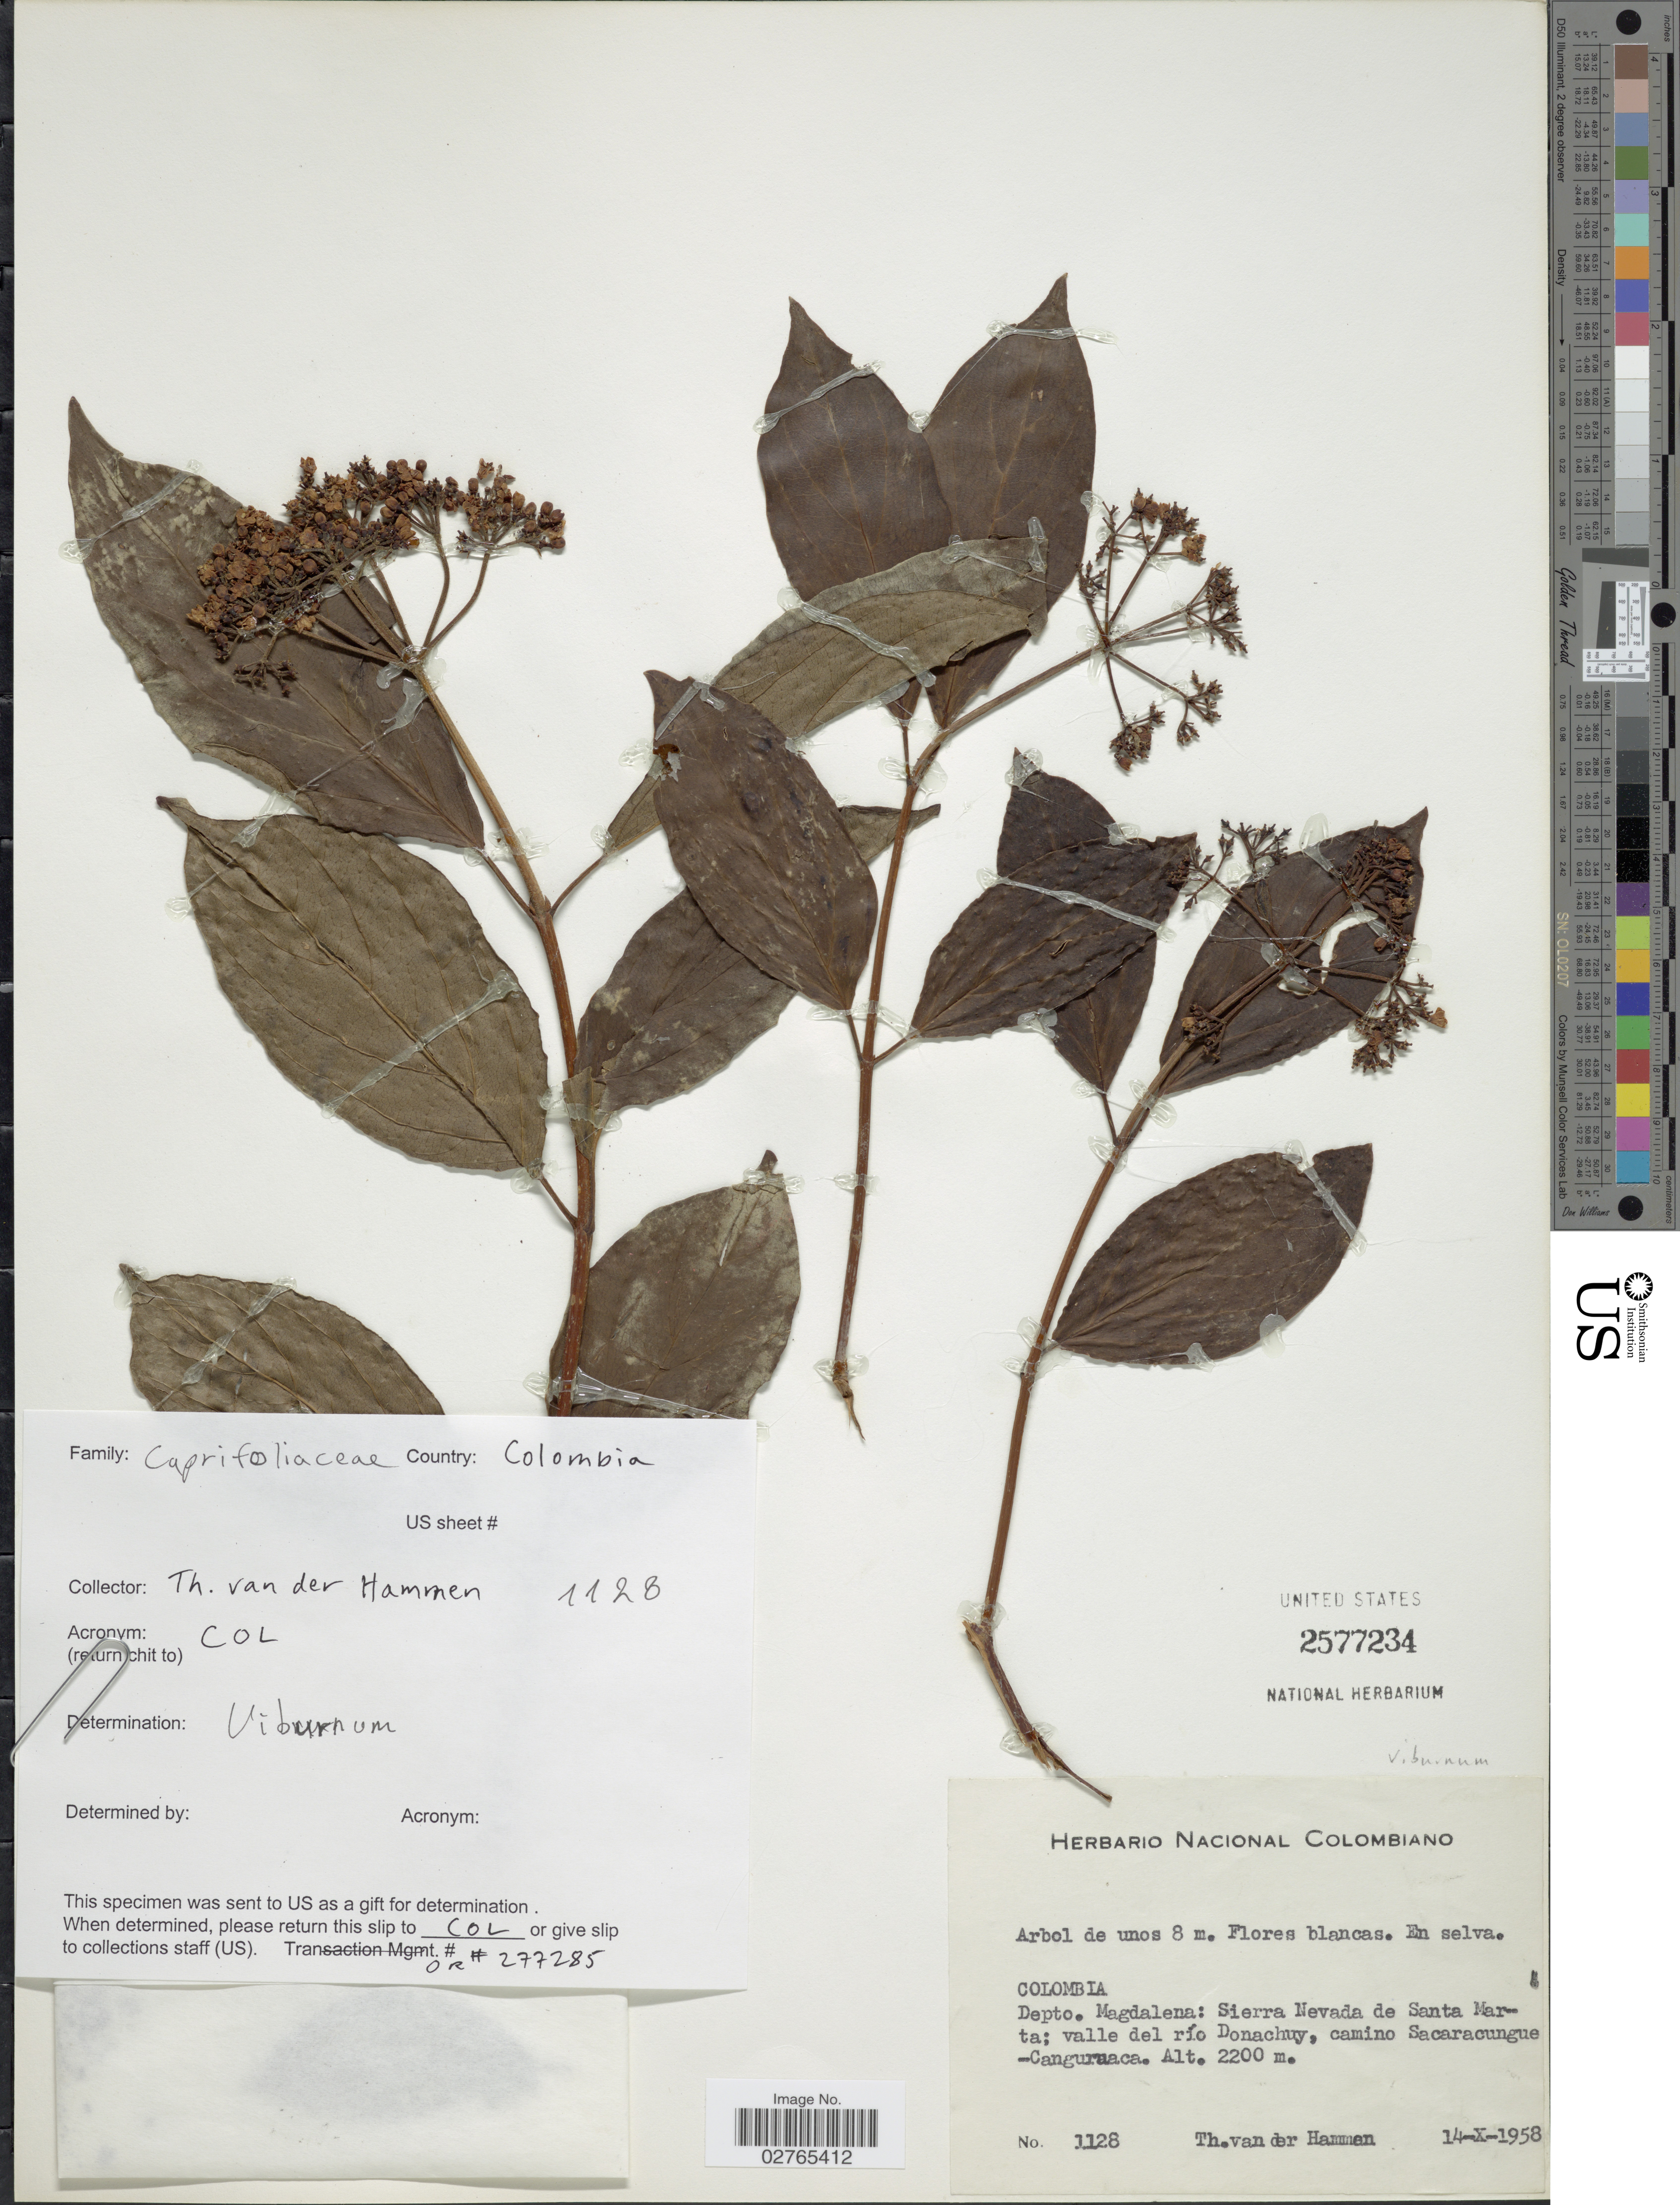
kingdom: Plantae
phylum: Tracheophyta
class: Magnoliopsida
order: Dipsacales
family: Viburnaceae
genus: Viburnum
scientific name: Viburnum sp.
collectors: T. Van der Hammen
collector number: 1128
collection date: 1958-10-14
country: Colombia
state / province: Magdalena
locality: Depto. Magdalena: Sierra Nevada de Santa Marta; valle del río Donachuy, camino Sacaracungue-Canguruaca.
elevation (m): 2200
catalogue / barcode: US 2577234